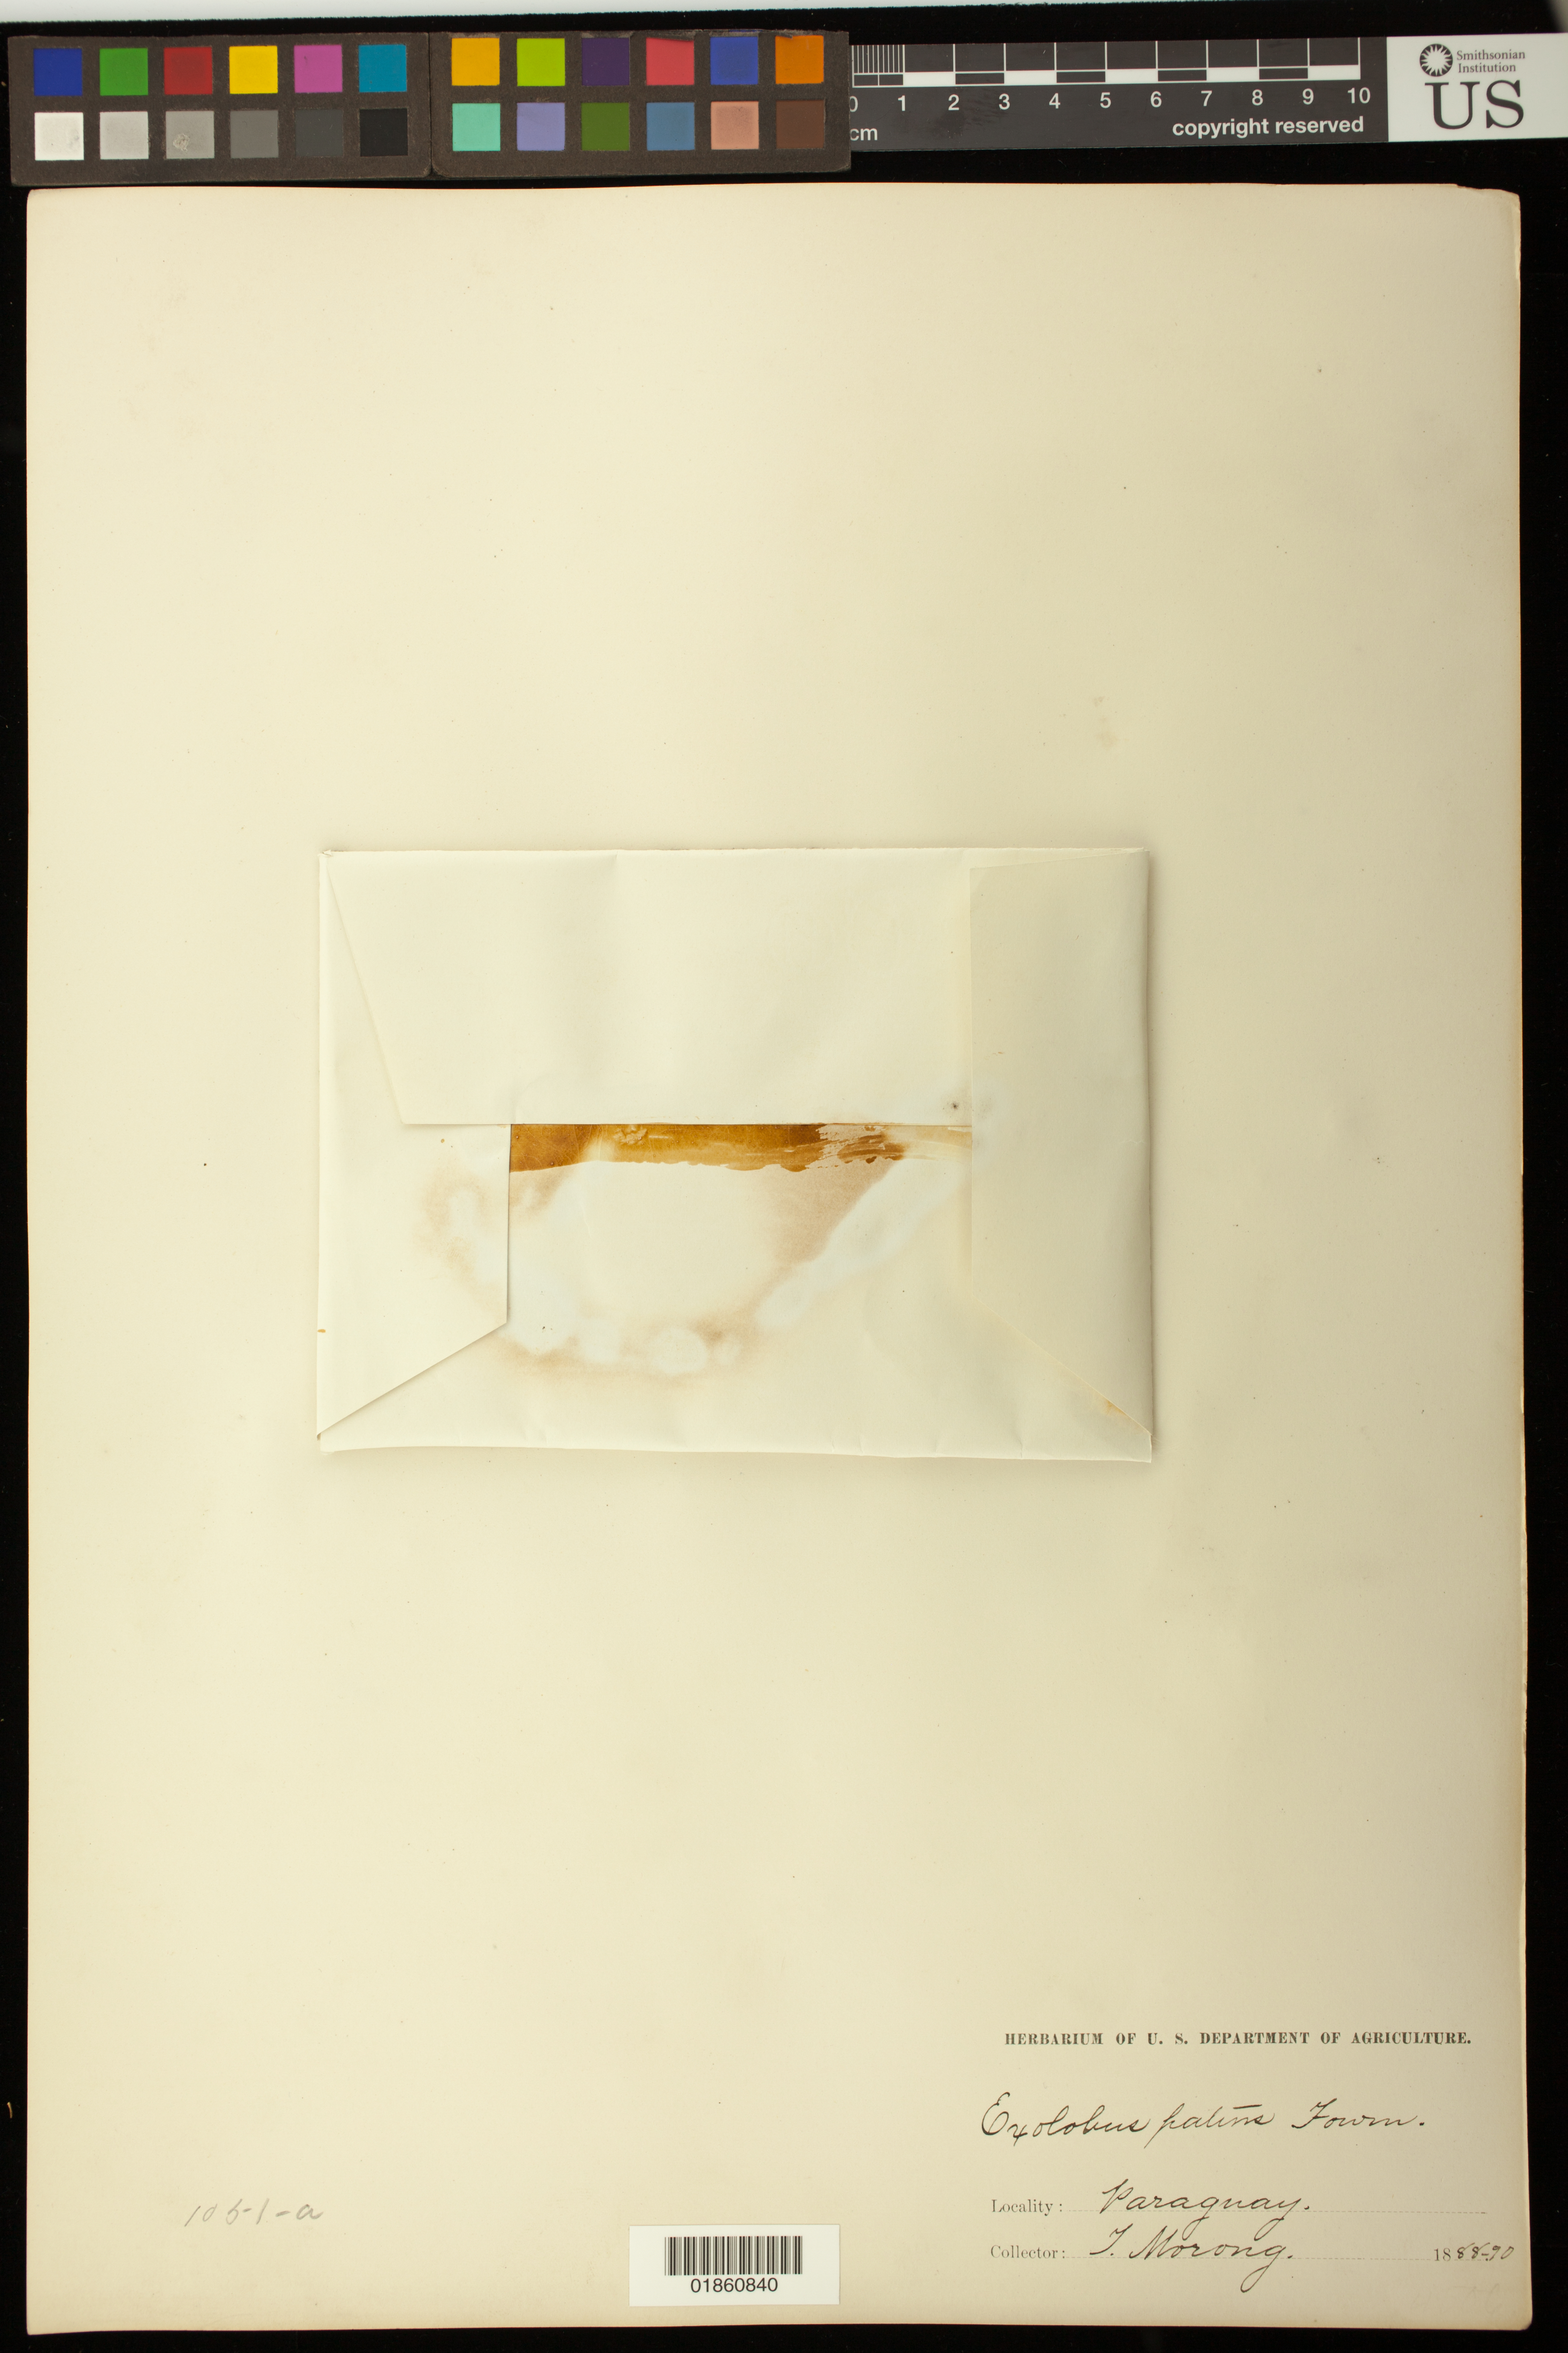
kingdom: Plantae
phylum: Tracheophyta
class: Magnoliopsida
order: Gentianales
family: Apocynaceae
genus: Gonolobus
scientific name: Gonolobus patens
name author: Decne.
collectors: T. Morong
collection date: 1888/1890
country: Paraguay